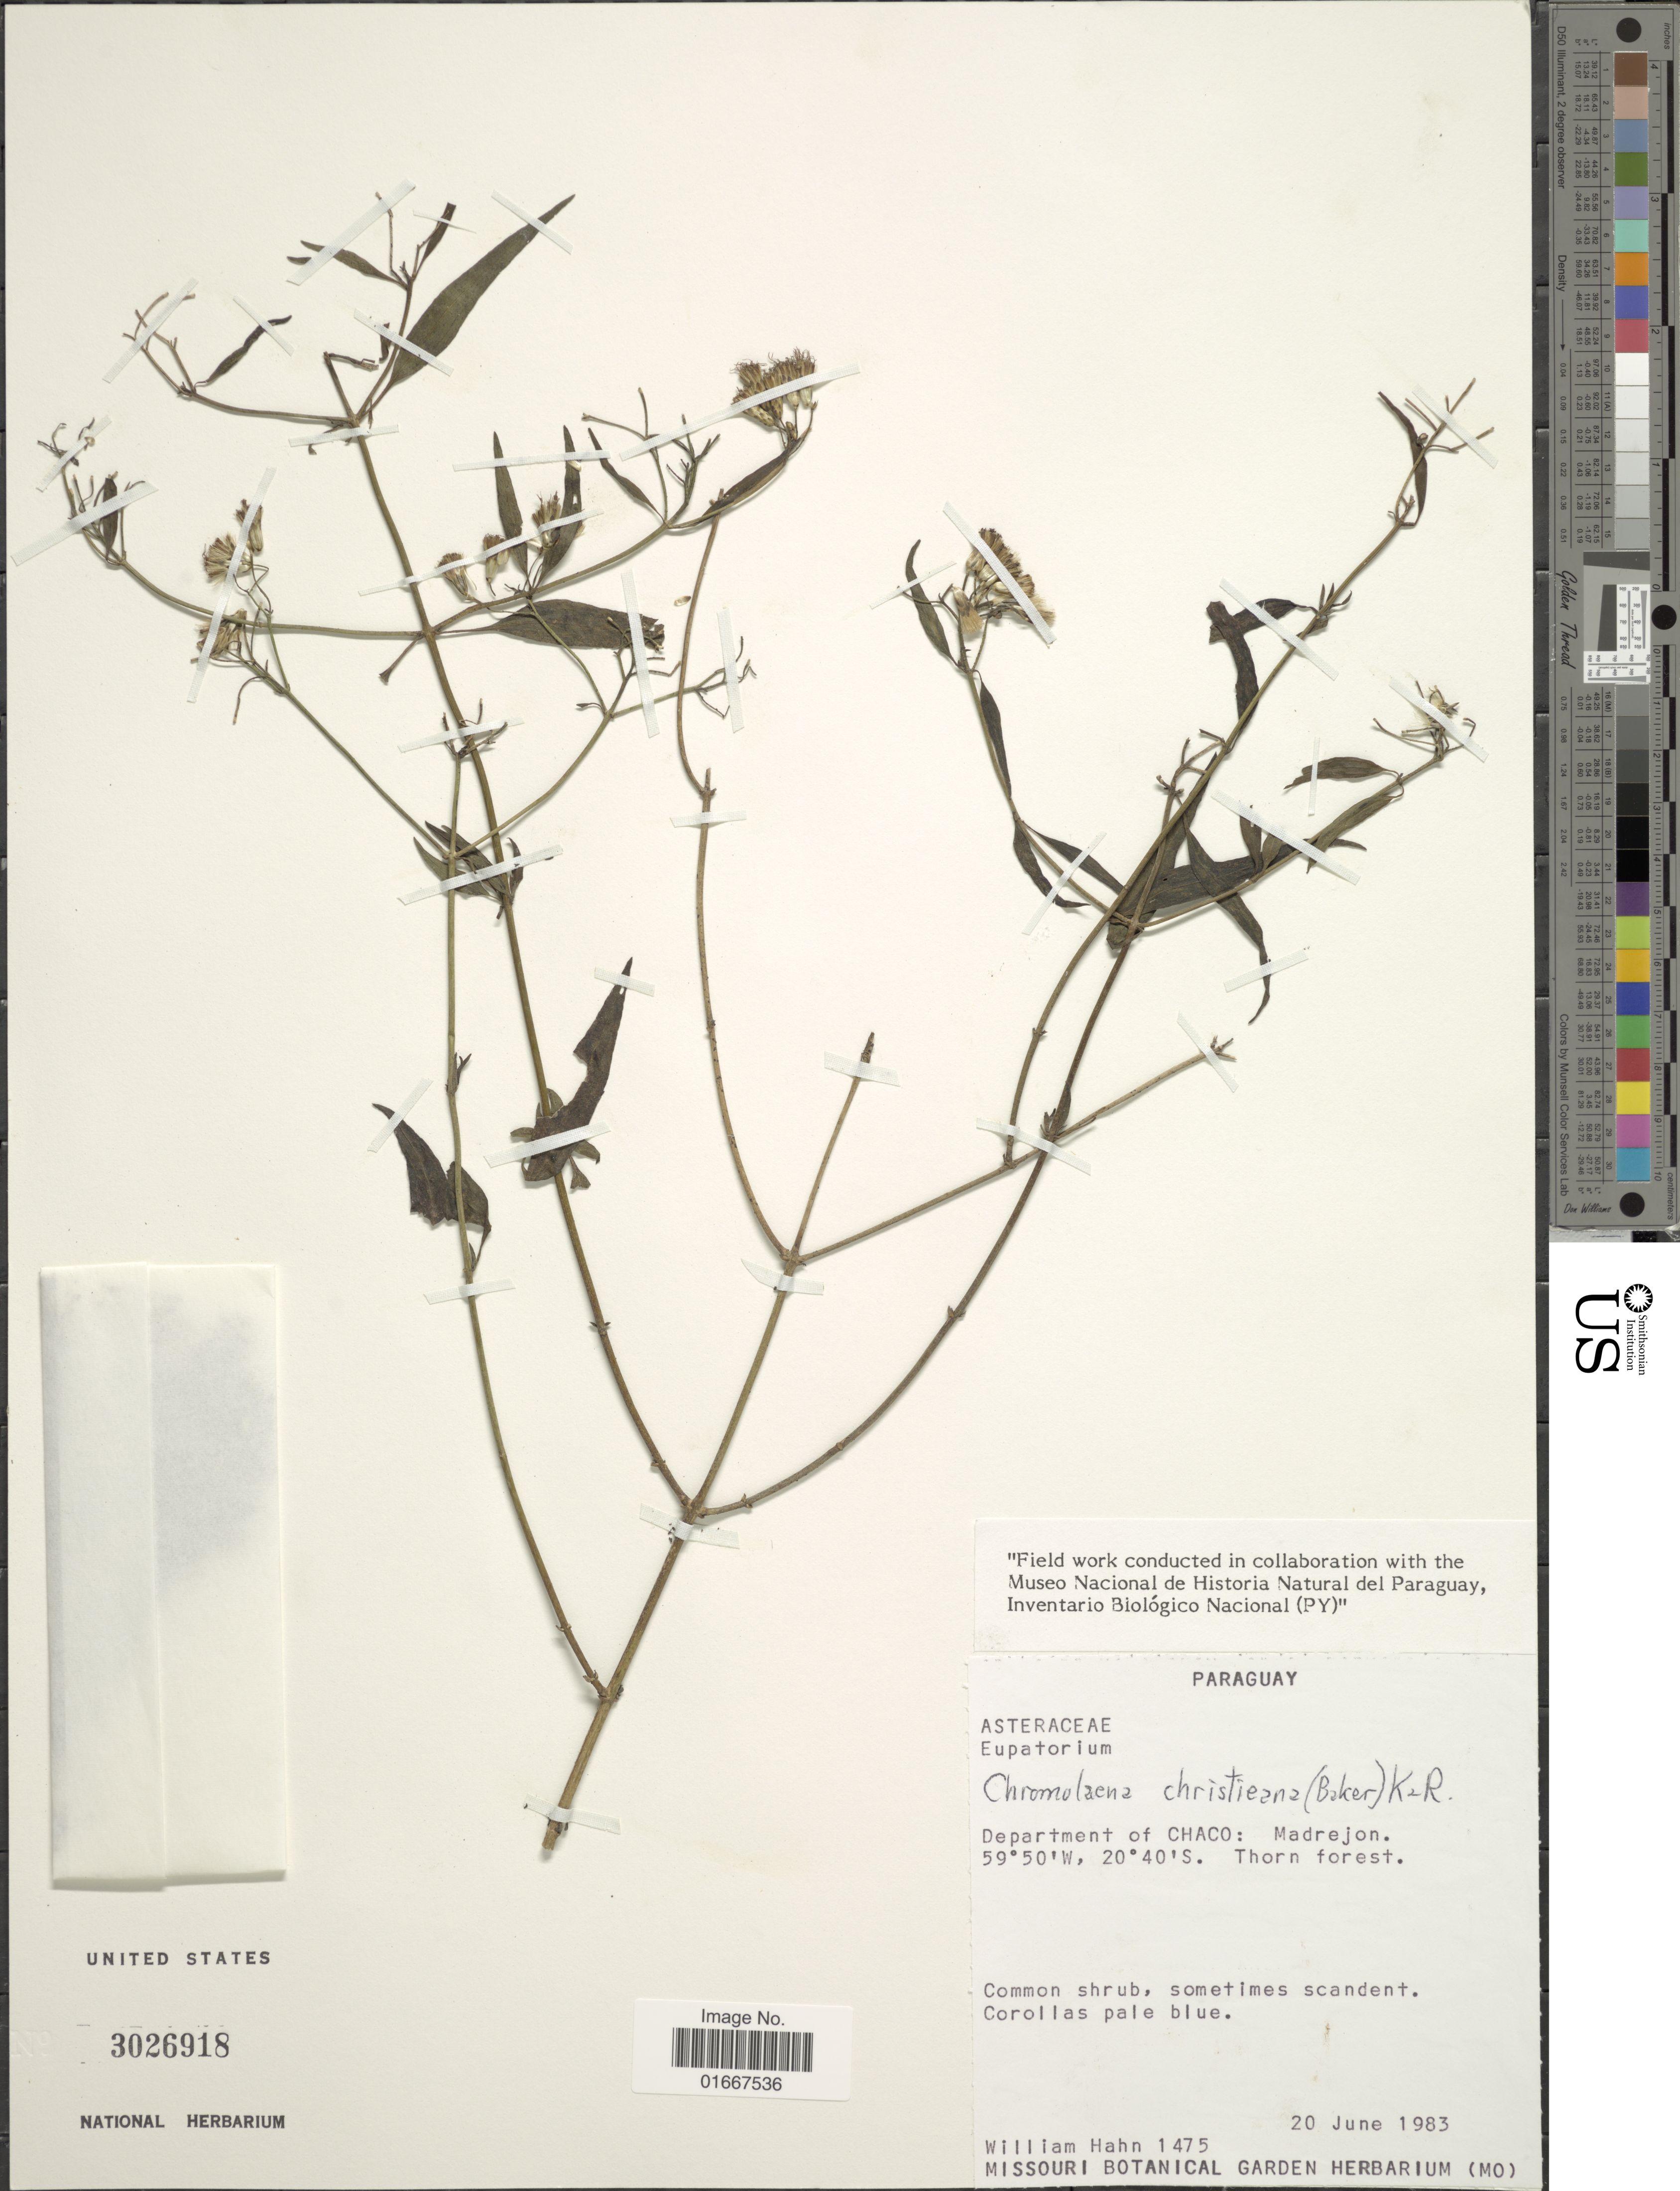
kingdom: Plantae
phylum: Tracheophyta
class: Magnoliopsida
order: Asterales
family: Asteraceae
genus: Chromolaena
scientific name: Chromolaena christieana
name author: (Baker) R.M. King & H. Rob.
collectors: W. J. Hahn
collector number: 1475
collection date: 1983-06-20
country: Argentina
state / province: Chaco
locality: Madrejon. Thorn forest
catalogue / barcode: US 3026918